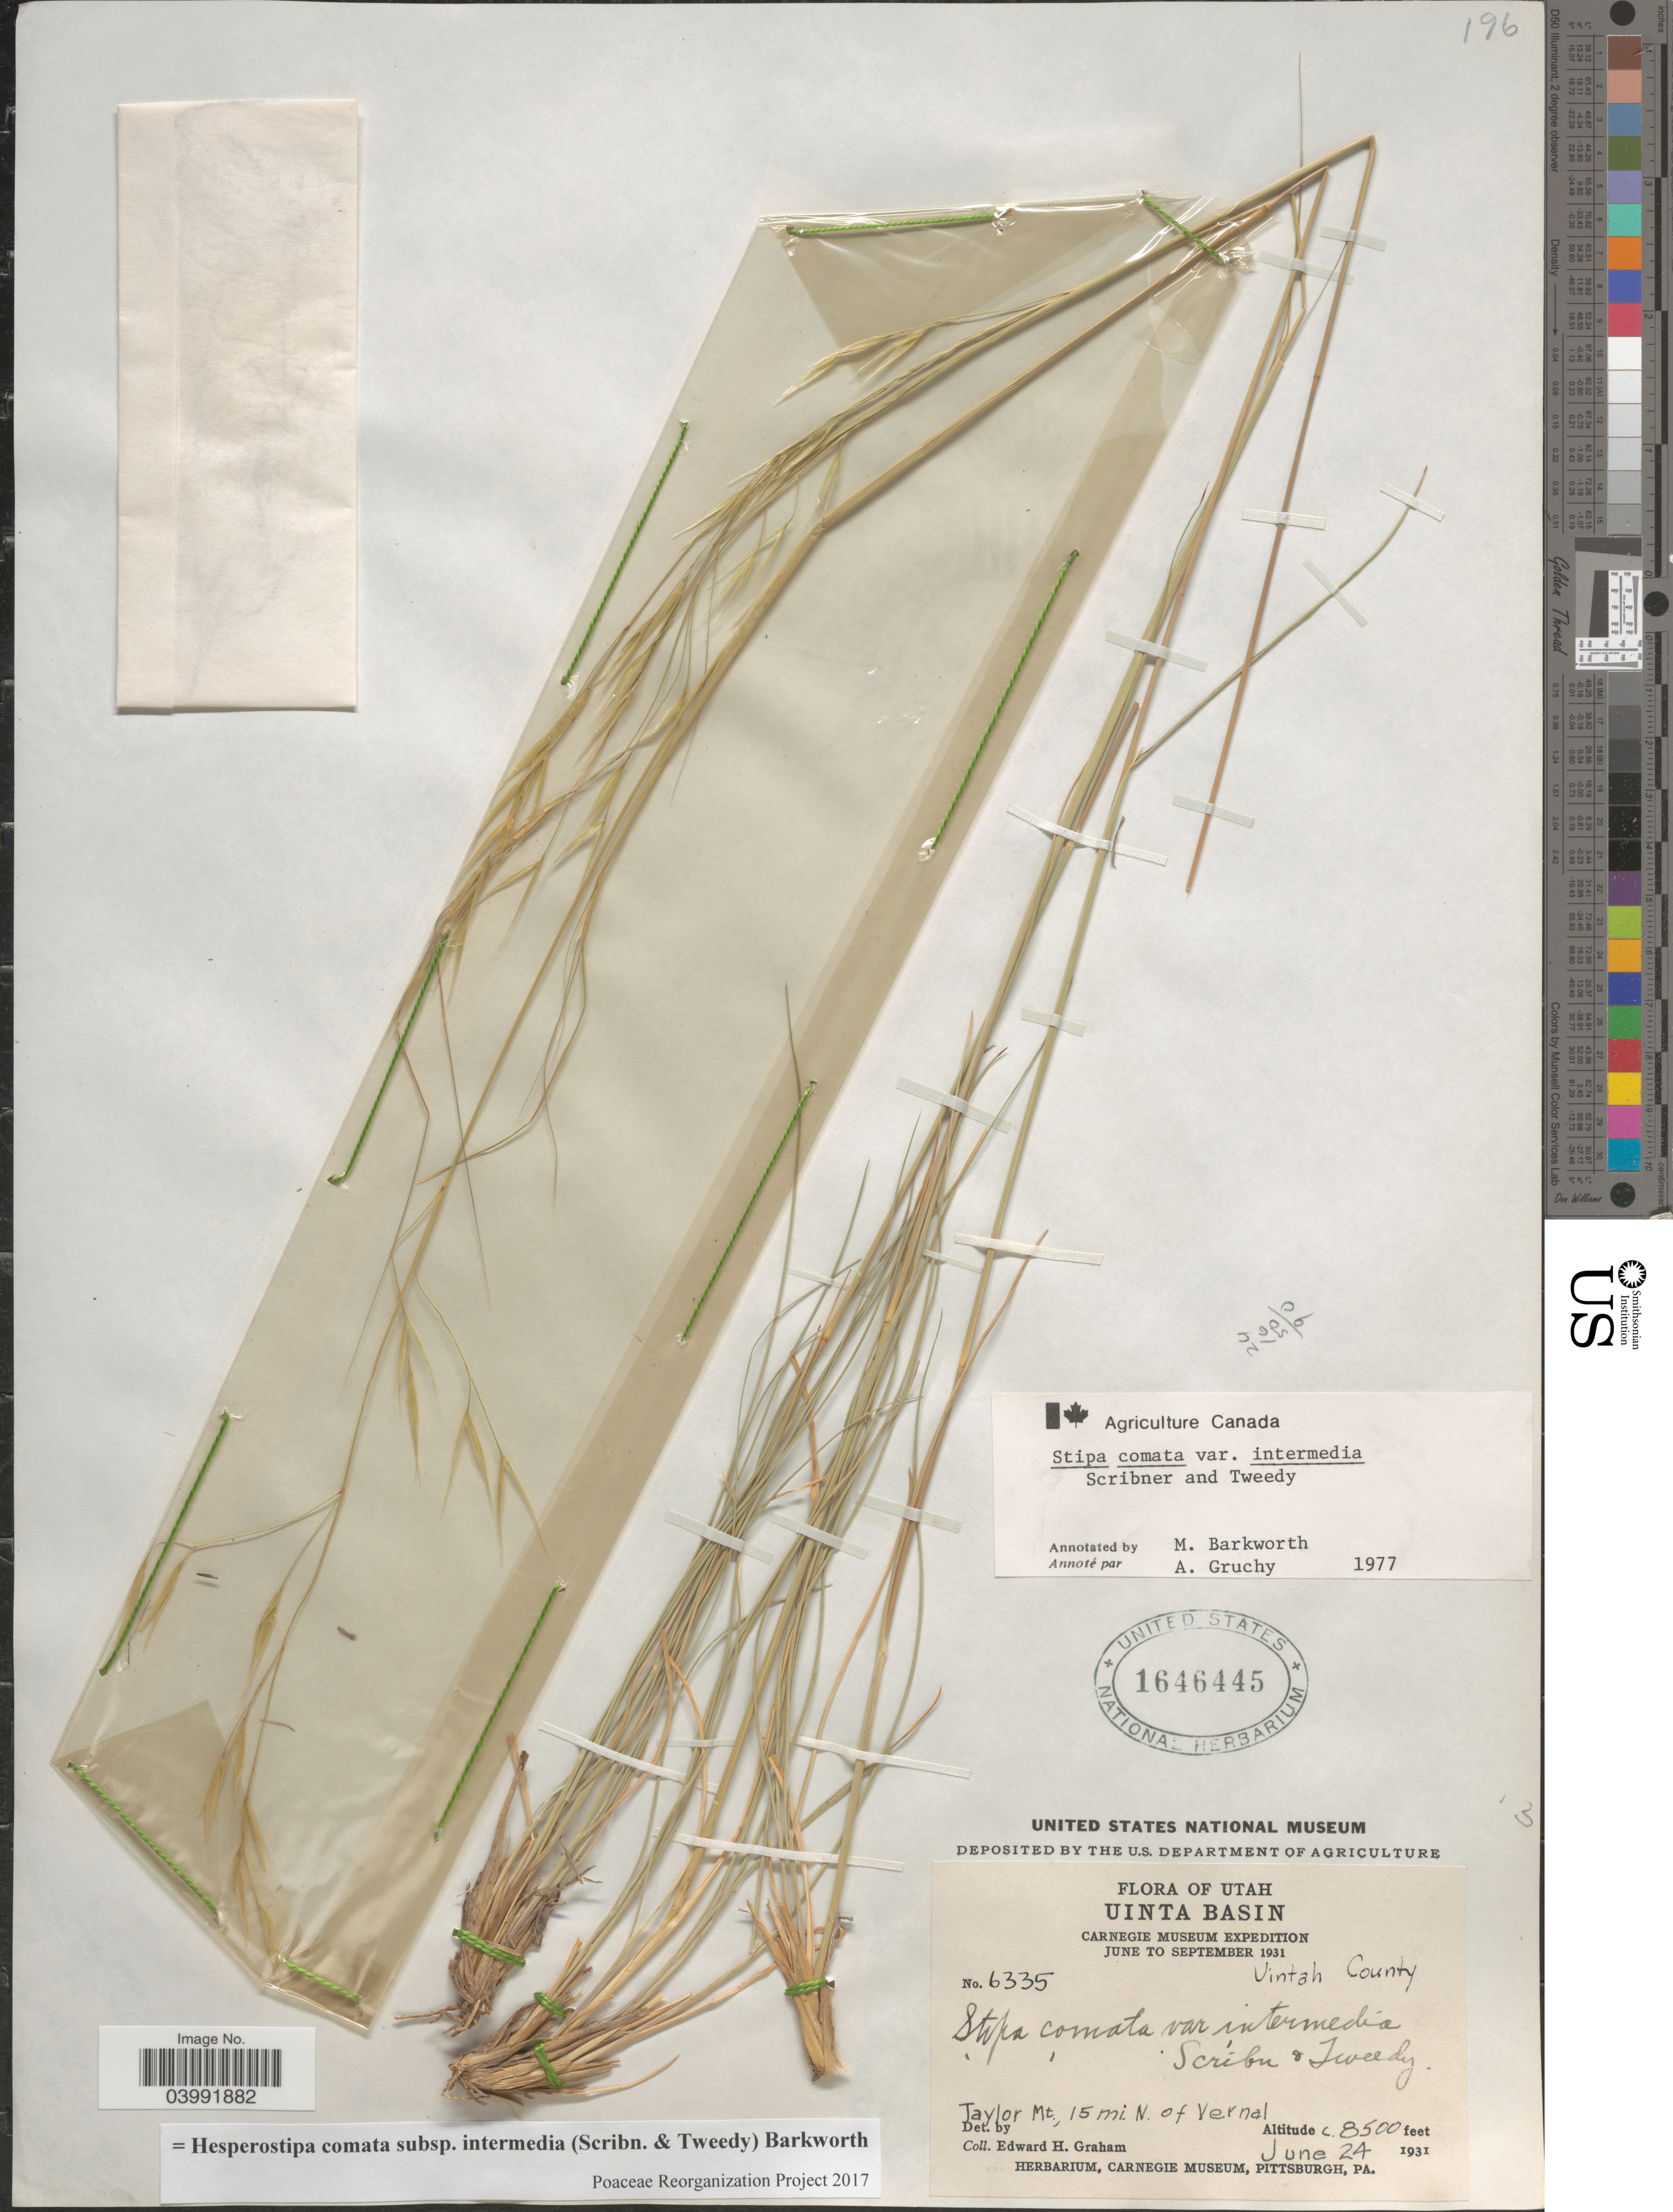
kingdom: Plantae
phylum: Tracheophyta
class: Liliopsida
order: Poales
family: Poaceae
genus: Hesperostipa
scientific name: Hesperostipa comata subsp. intermedia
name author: (Scribn. & Tweedy) Barkworth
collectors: E. H. Graham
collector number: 6335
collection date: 1931-06-24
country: United States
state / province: Utah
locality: Uinta Basin. Uintah County. Taylor Mt., 15 mi. N. of Vernal.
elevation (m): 2591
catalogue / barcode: US 1646445